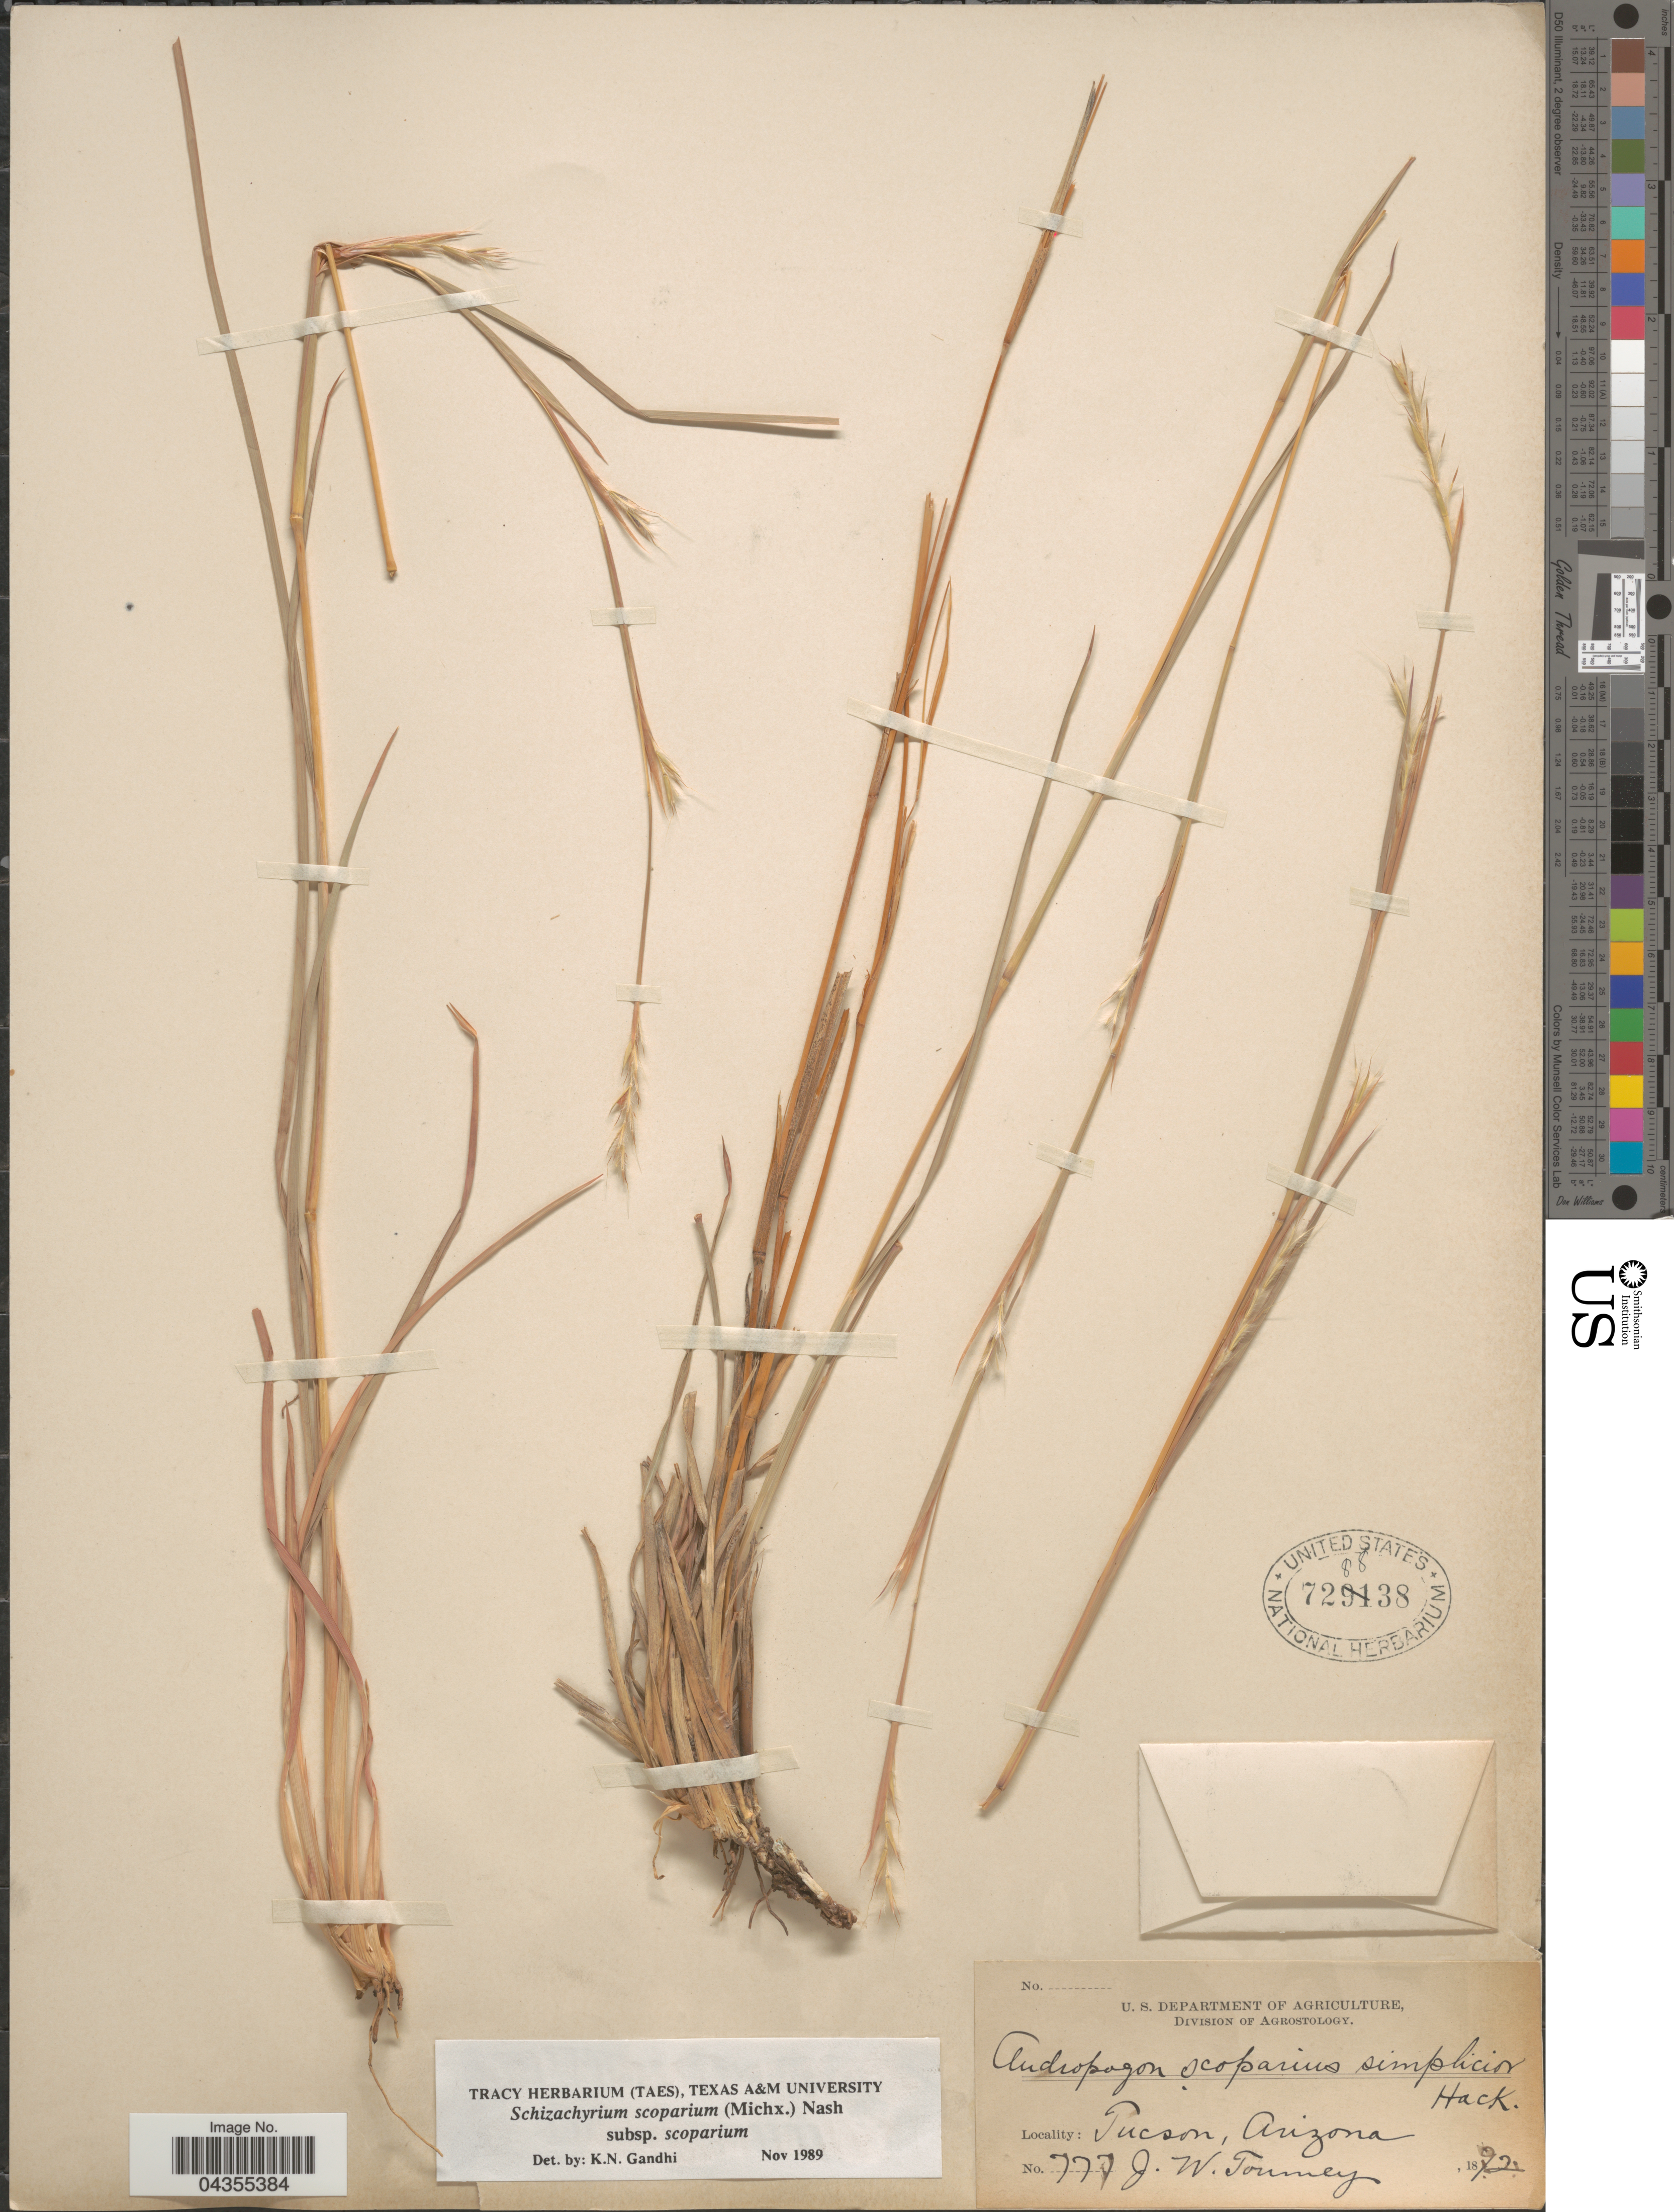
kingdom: Plantae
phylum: Tracheophyta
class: Liliopsida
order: Poales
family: Poaceae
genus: Schizachyrium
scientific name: Schizachyrium scoparium var. scoparium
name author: (Michx.) Nash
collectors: J. W. Toumey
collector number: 777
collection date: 1892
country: United States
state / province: Arizona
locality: Tucson.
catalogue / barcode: US 728838